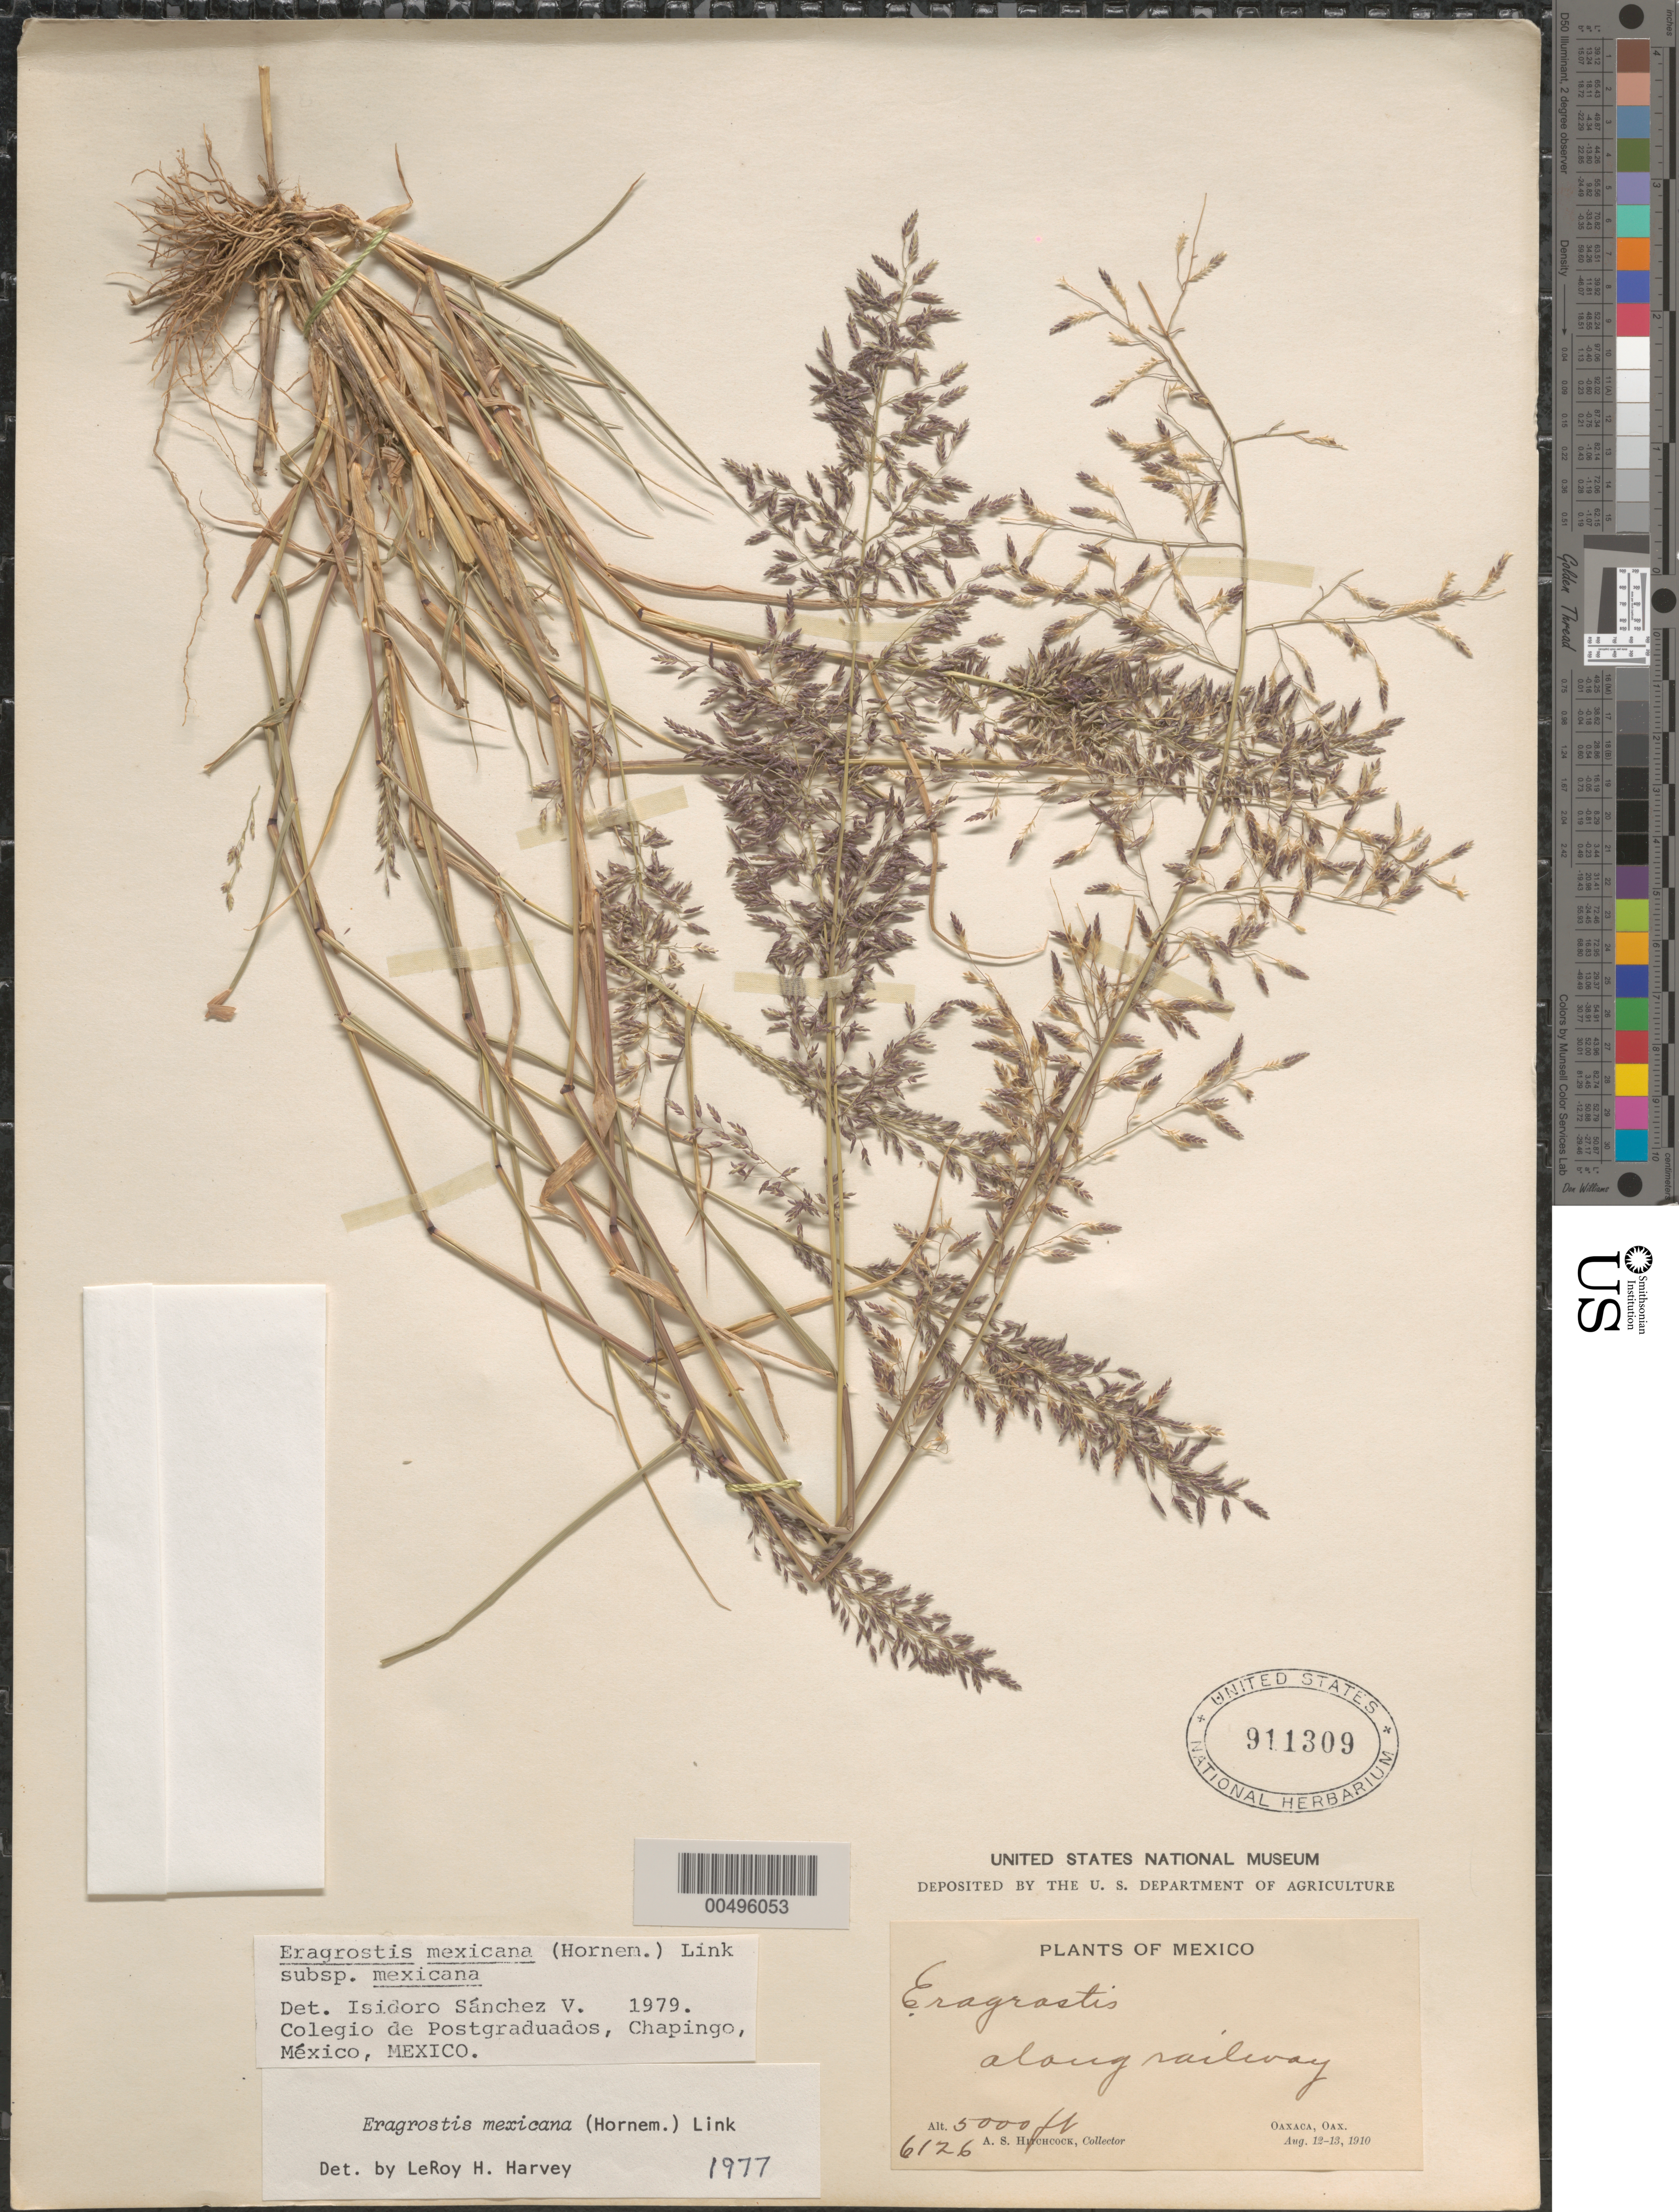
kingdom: Plantae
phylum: Tracheophyta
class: Liliopsida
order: Poales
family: Poaceae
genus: Eragrostis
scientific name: Eragrostis mexicana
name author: (Hornem.) Link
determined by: Sánchez Vega, I. M.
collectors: A. S. Hitchcock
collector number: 6126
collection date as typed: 12 Aug 1910 to 13 Aug 1910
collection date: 1910-08-12/1910-08-13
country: Mexico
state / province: Oaxaca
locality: Oaxaca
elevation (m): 1524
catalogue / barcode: US 911309